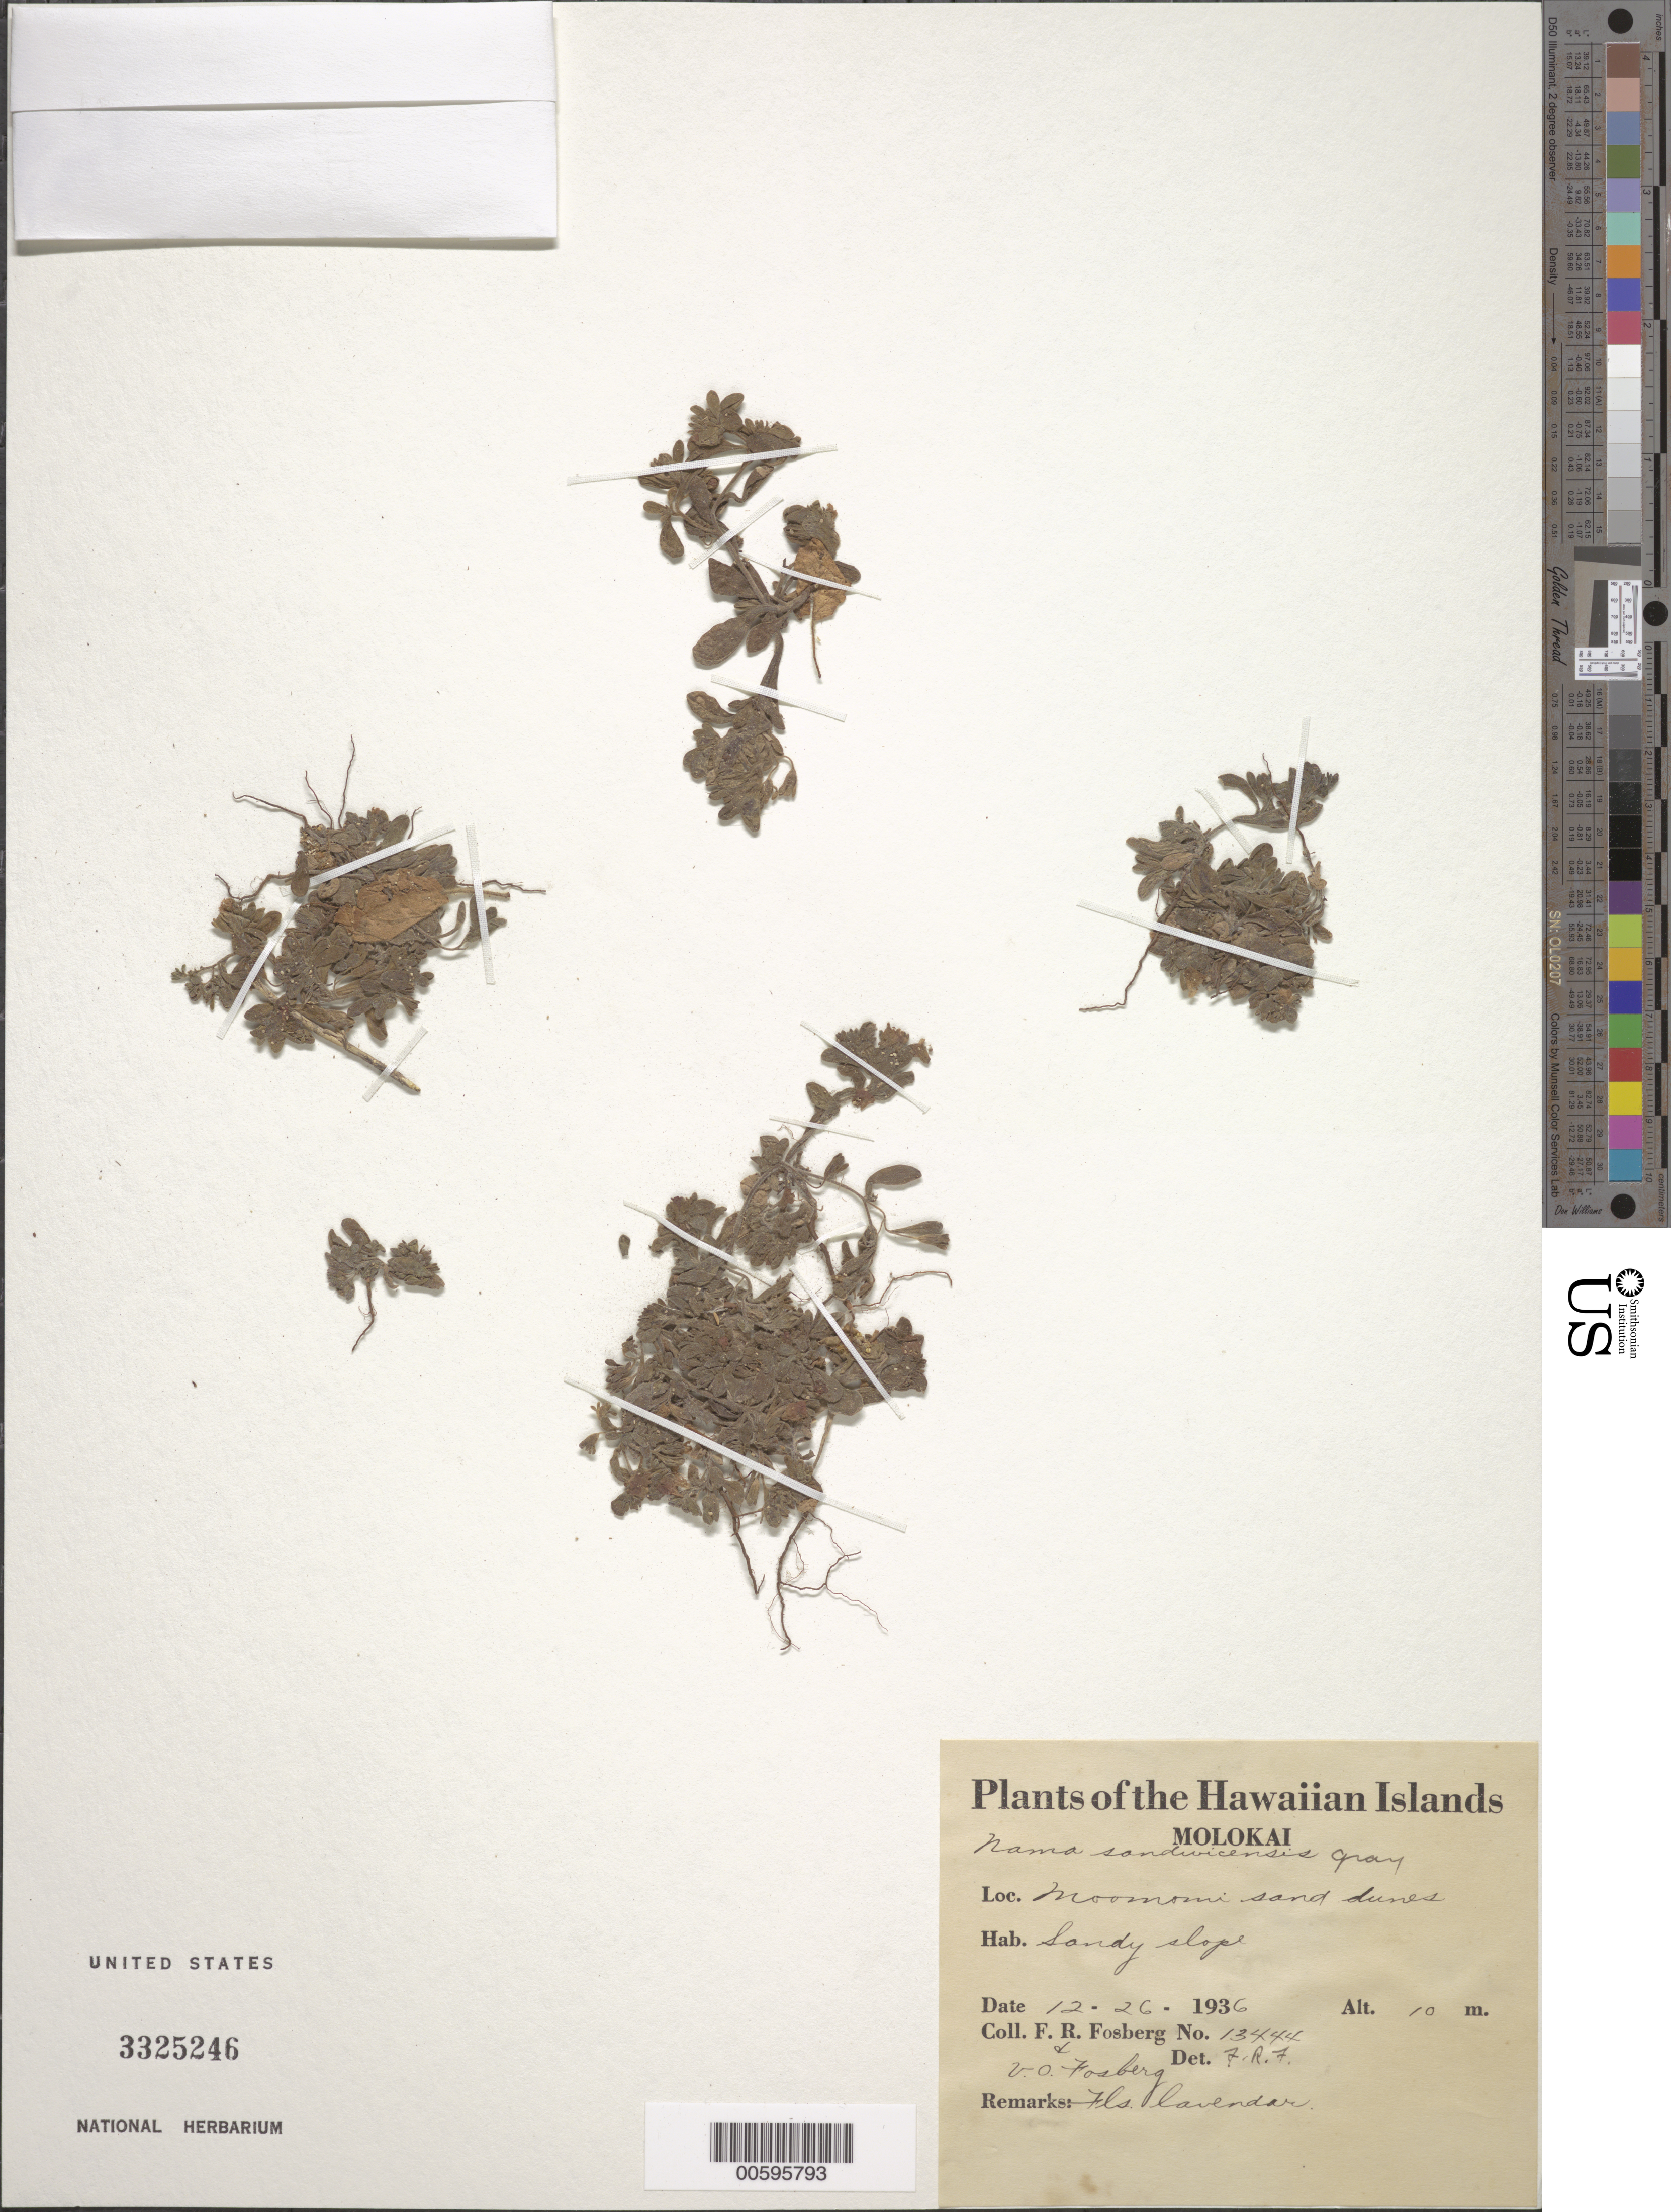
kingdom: Plantae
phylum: Tracheophyta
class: Magnoliopsida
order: Boraginales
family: Namaceae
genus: Nama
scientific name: Nama sandwicensis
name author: A. Gray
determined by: Fosberg, F. R.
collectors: F. R. Fosberg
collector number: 13444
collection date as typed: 26 Dec 1936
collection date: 1936-12-26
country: United States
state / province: Hawaii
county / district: Maui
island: Moloka'i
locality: Moomomi sand dunes.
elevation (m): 10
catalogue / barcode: US 3325246